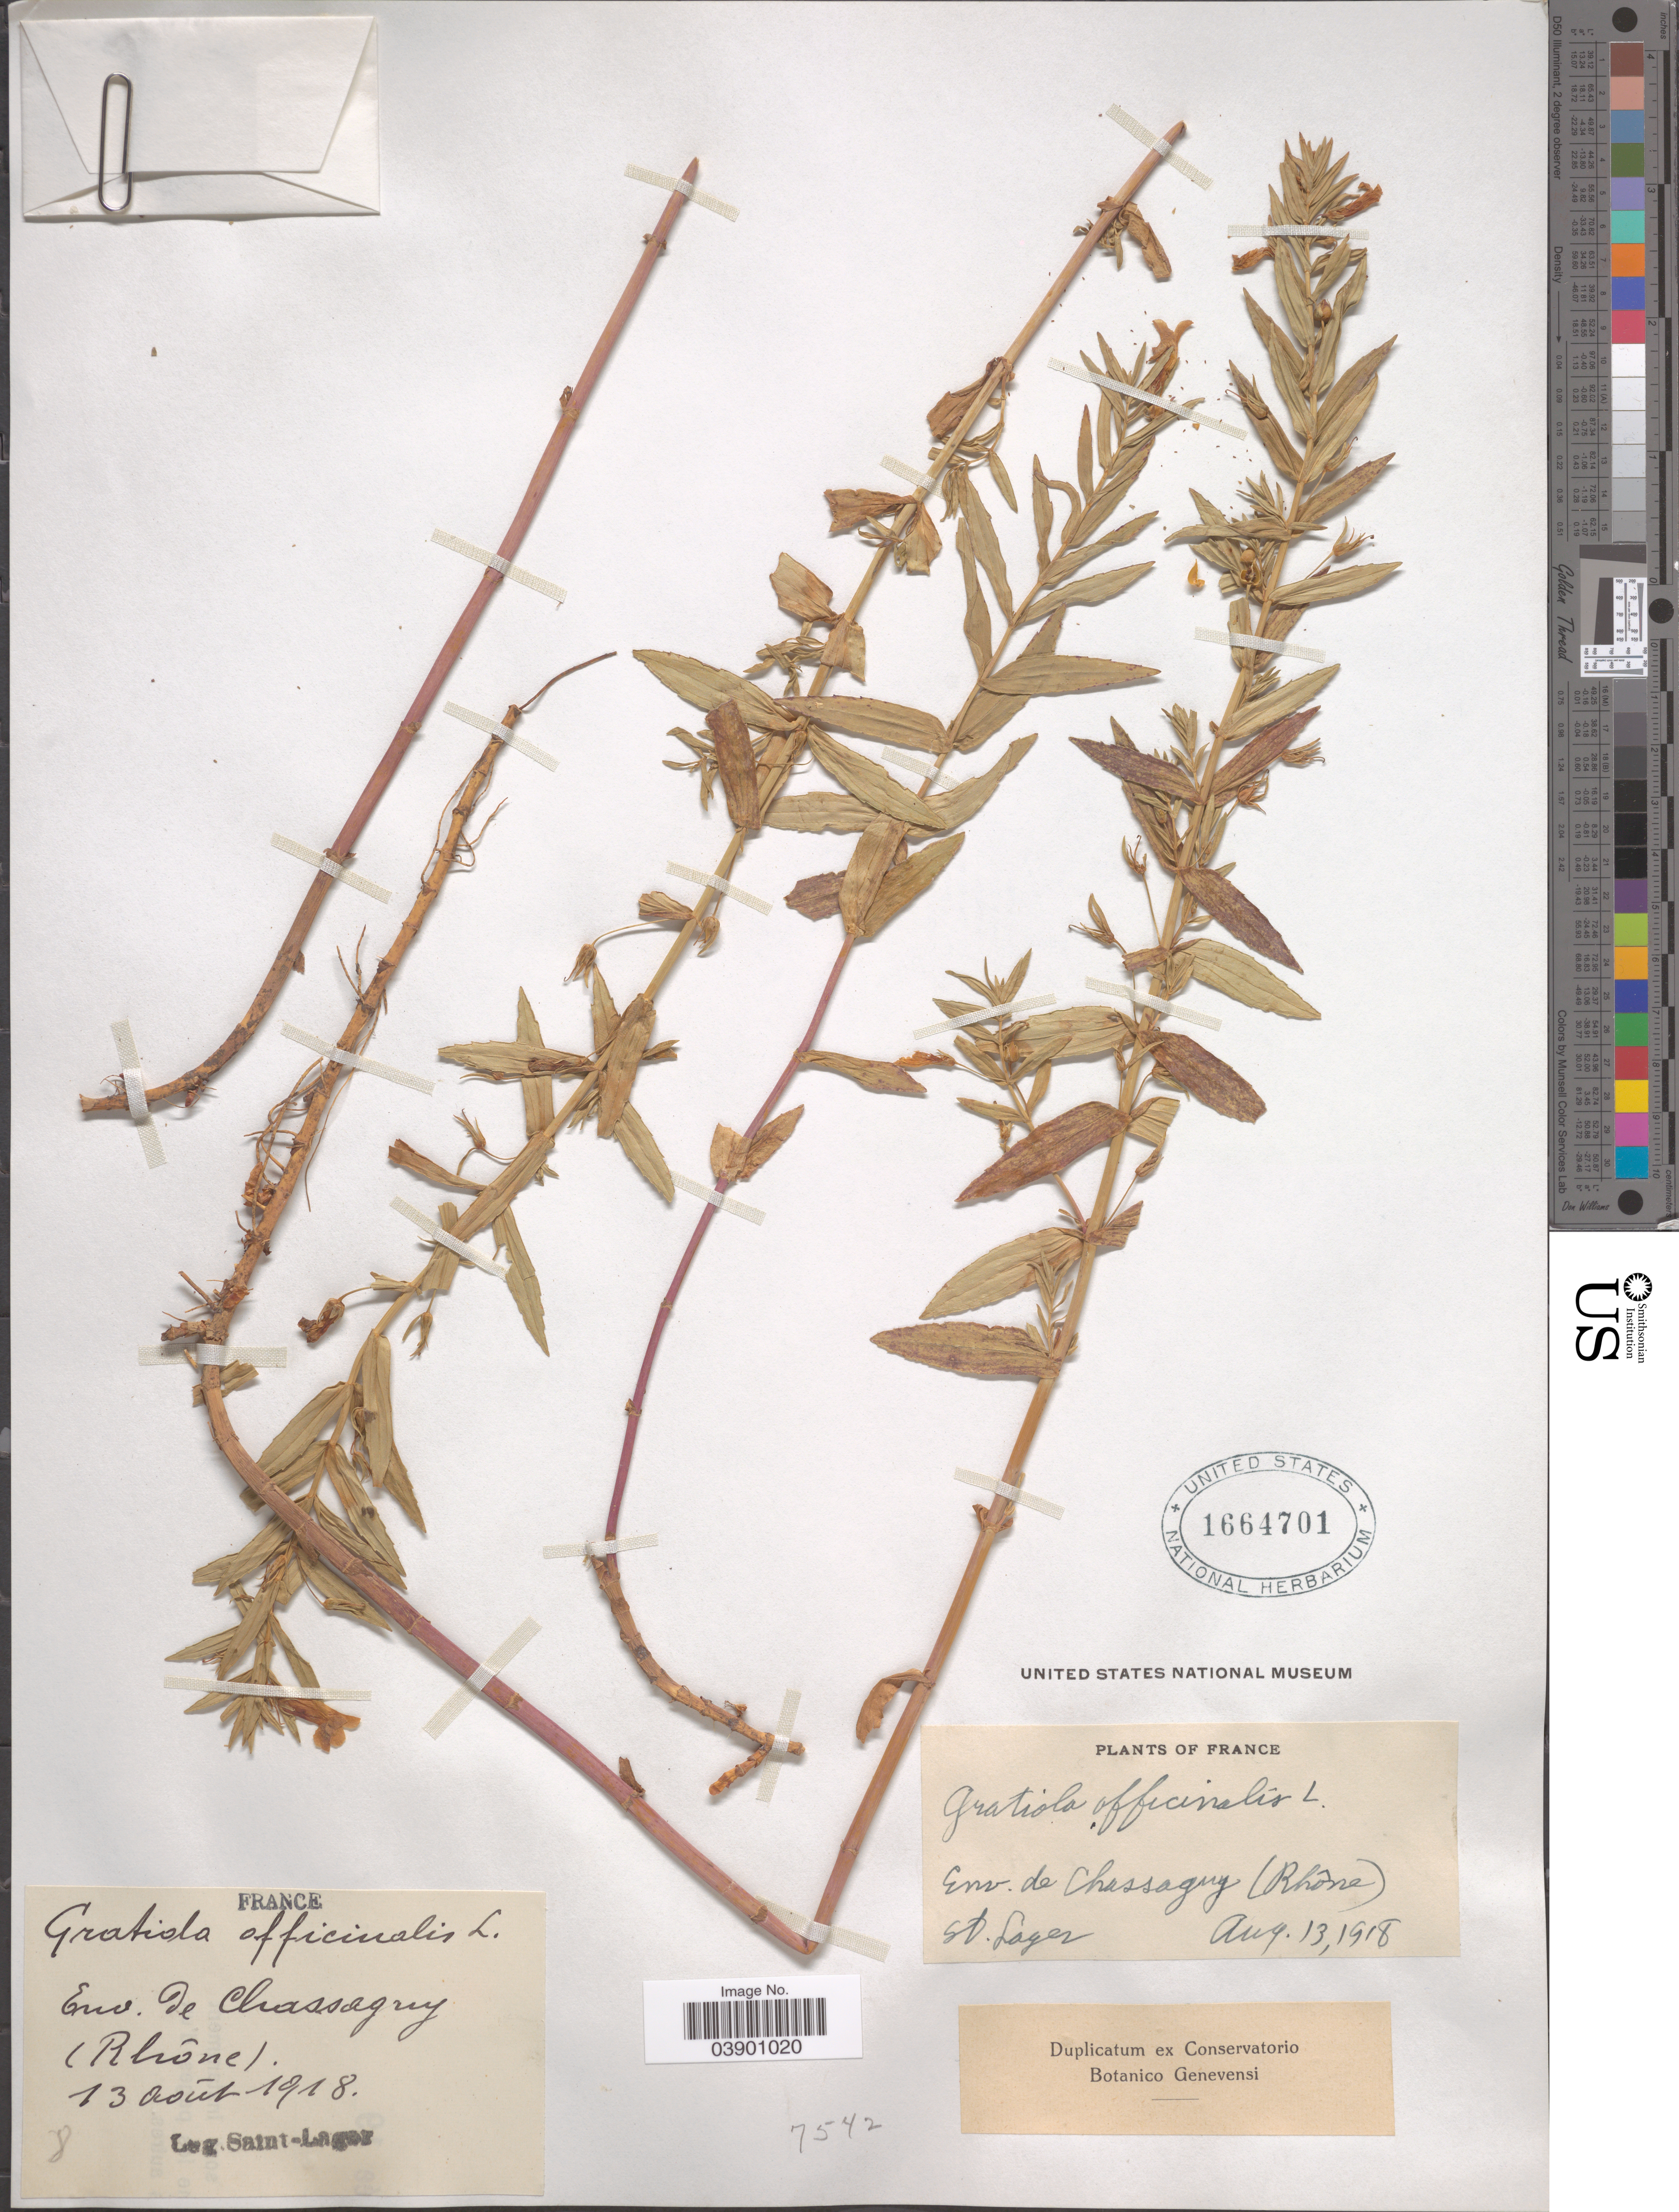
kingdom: Plantae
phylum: Tracheophyta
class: Magnoliopsida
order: Lamiales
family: Plantaginaceae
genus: Gratiola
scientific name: Gratiola officinalis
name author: L.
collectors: Saint-Lager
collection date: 1918-08-13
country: France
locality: Env. de Chassaguy (Rhône).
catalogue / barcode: US 1664701